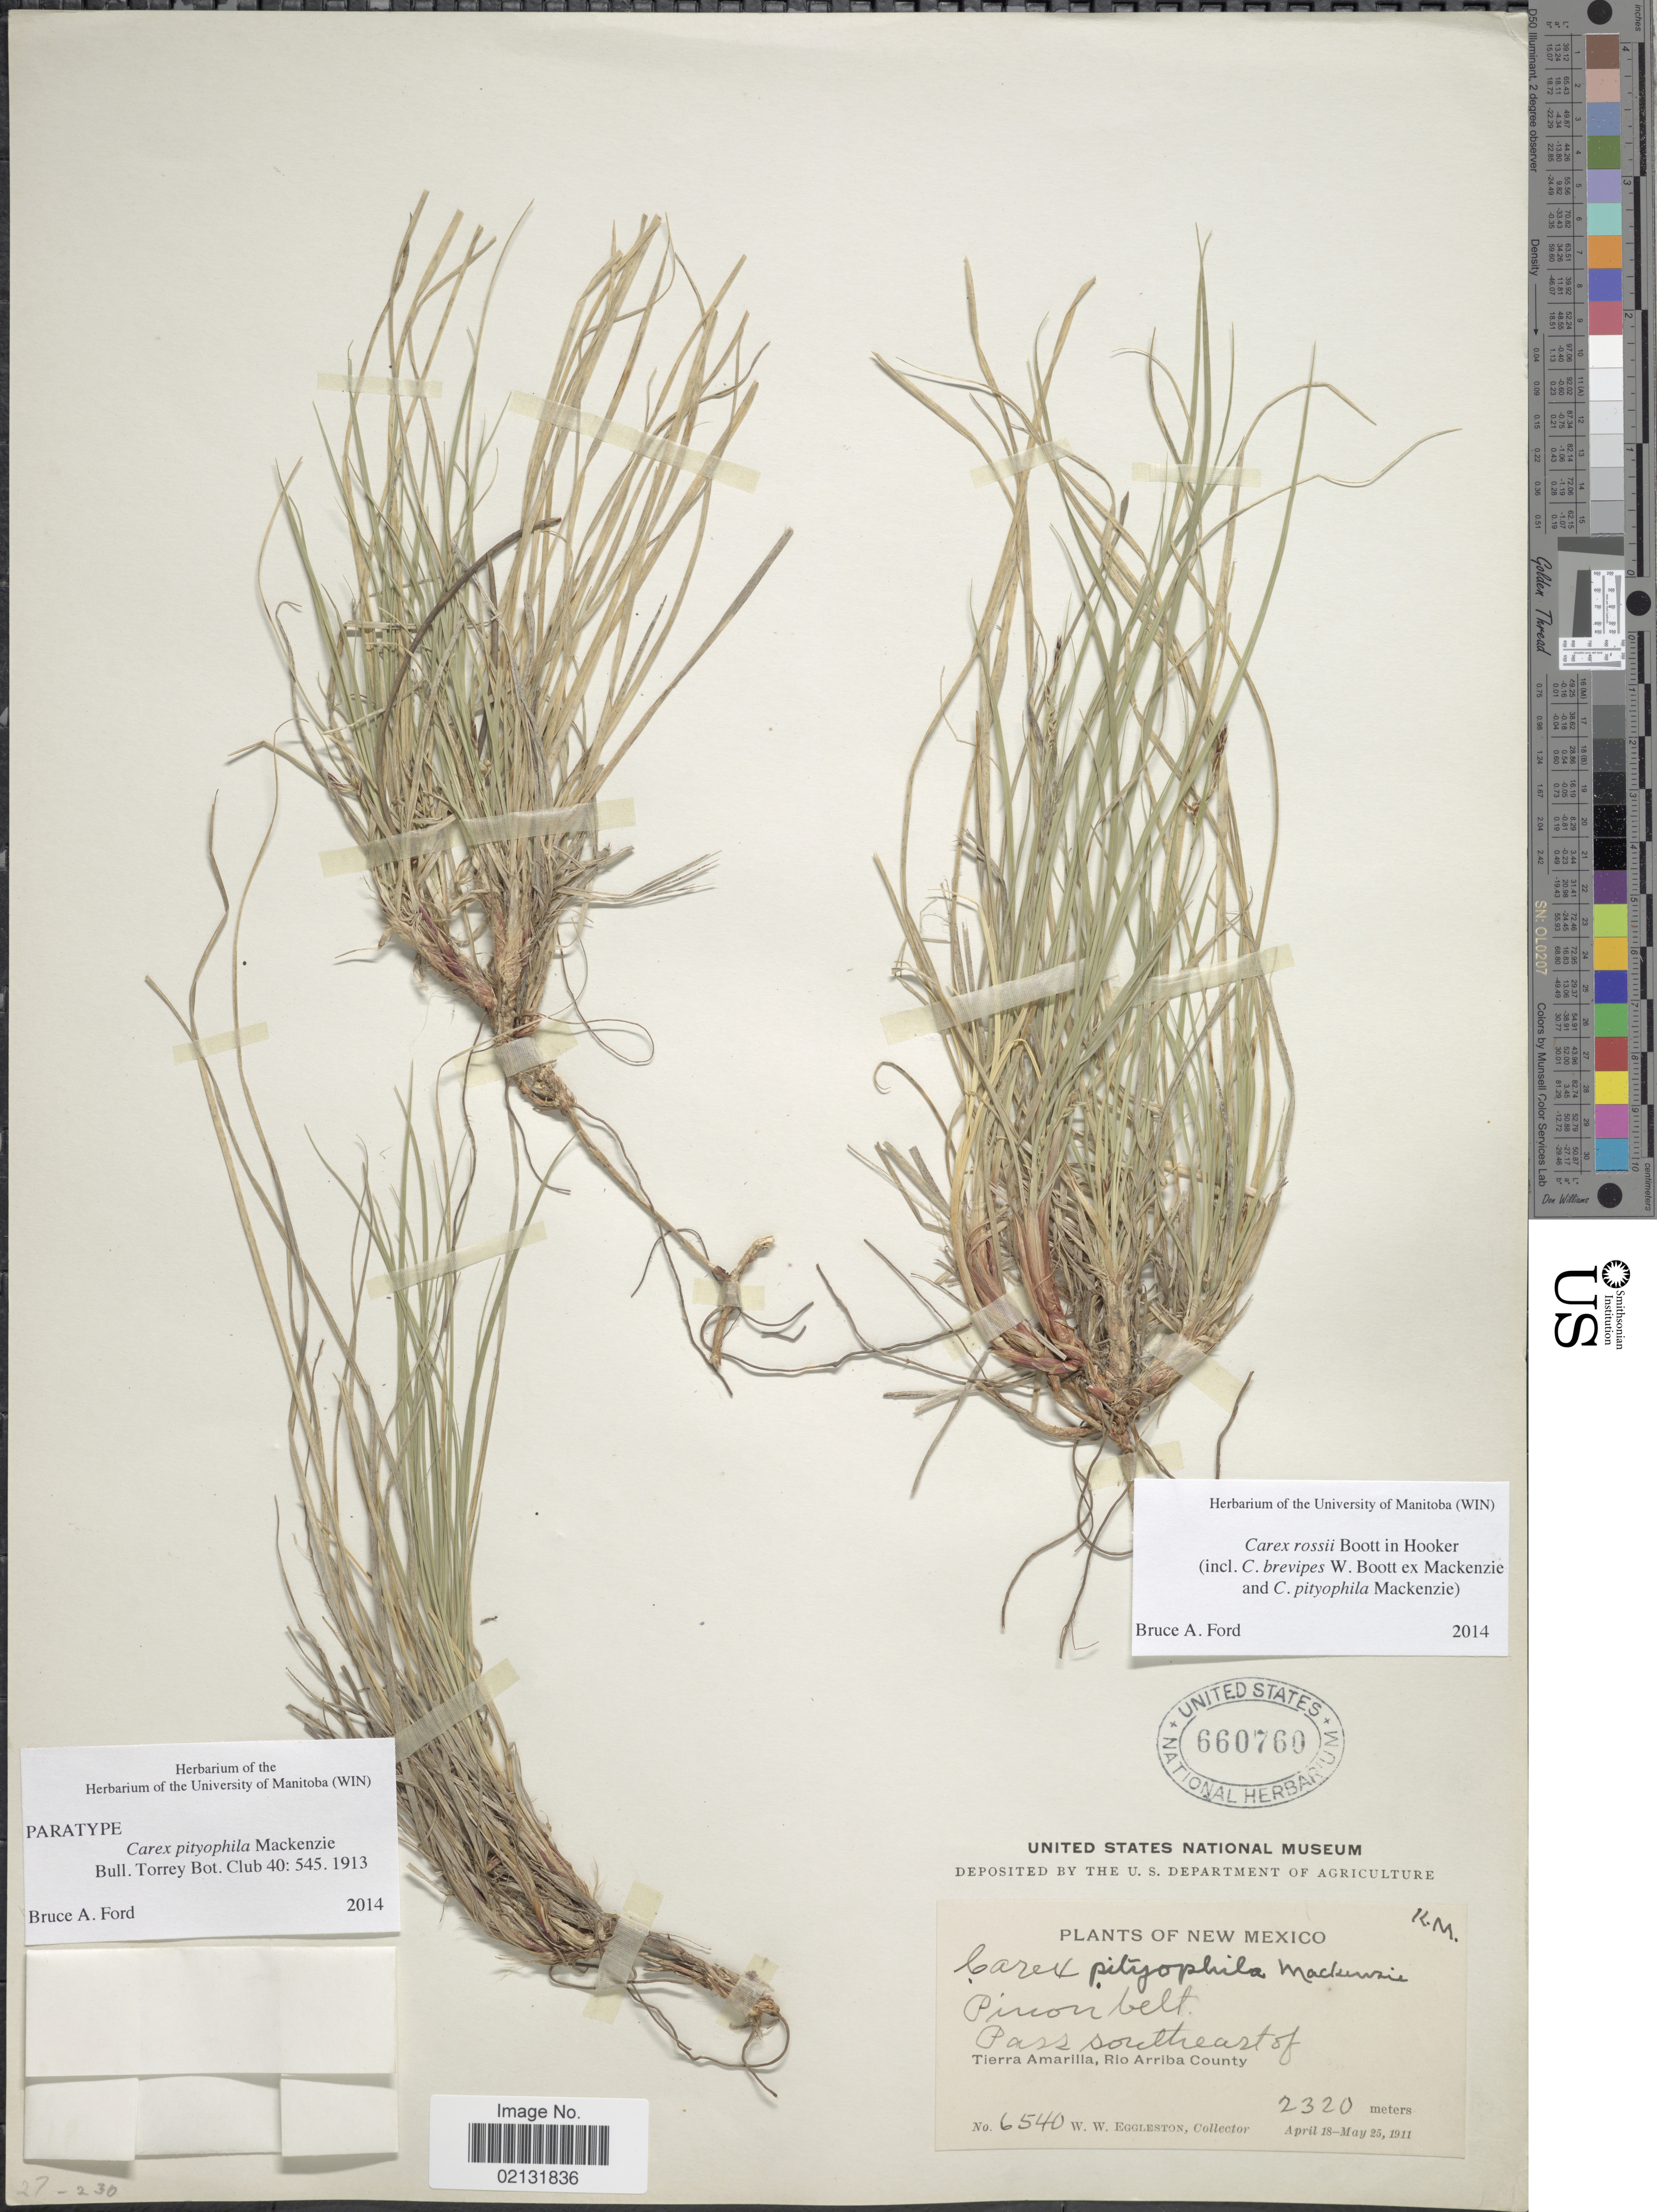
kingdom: Plantae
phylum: Tracheophyta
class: Liliopsida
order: Poales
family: Cyperaceae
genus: Carex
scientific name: Carex rossii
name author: Boott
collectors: W. W. Eggleston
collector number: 6540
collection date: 1911-04-18/1911-05-25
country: United States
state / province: New Mexico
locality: New Mexico, Pinon belt. Pass southeast of Tierra Amarilla, Rio Arriba County.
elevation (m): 2320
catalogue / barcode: US 660760